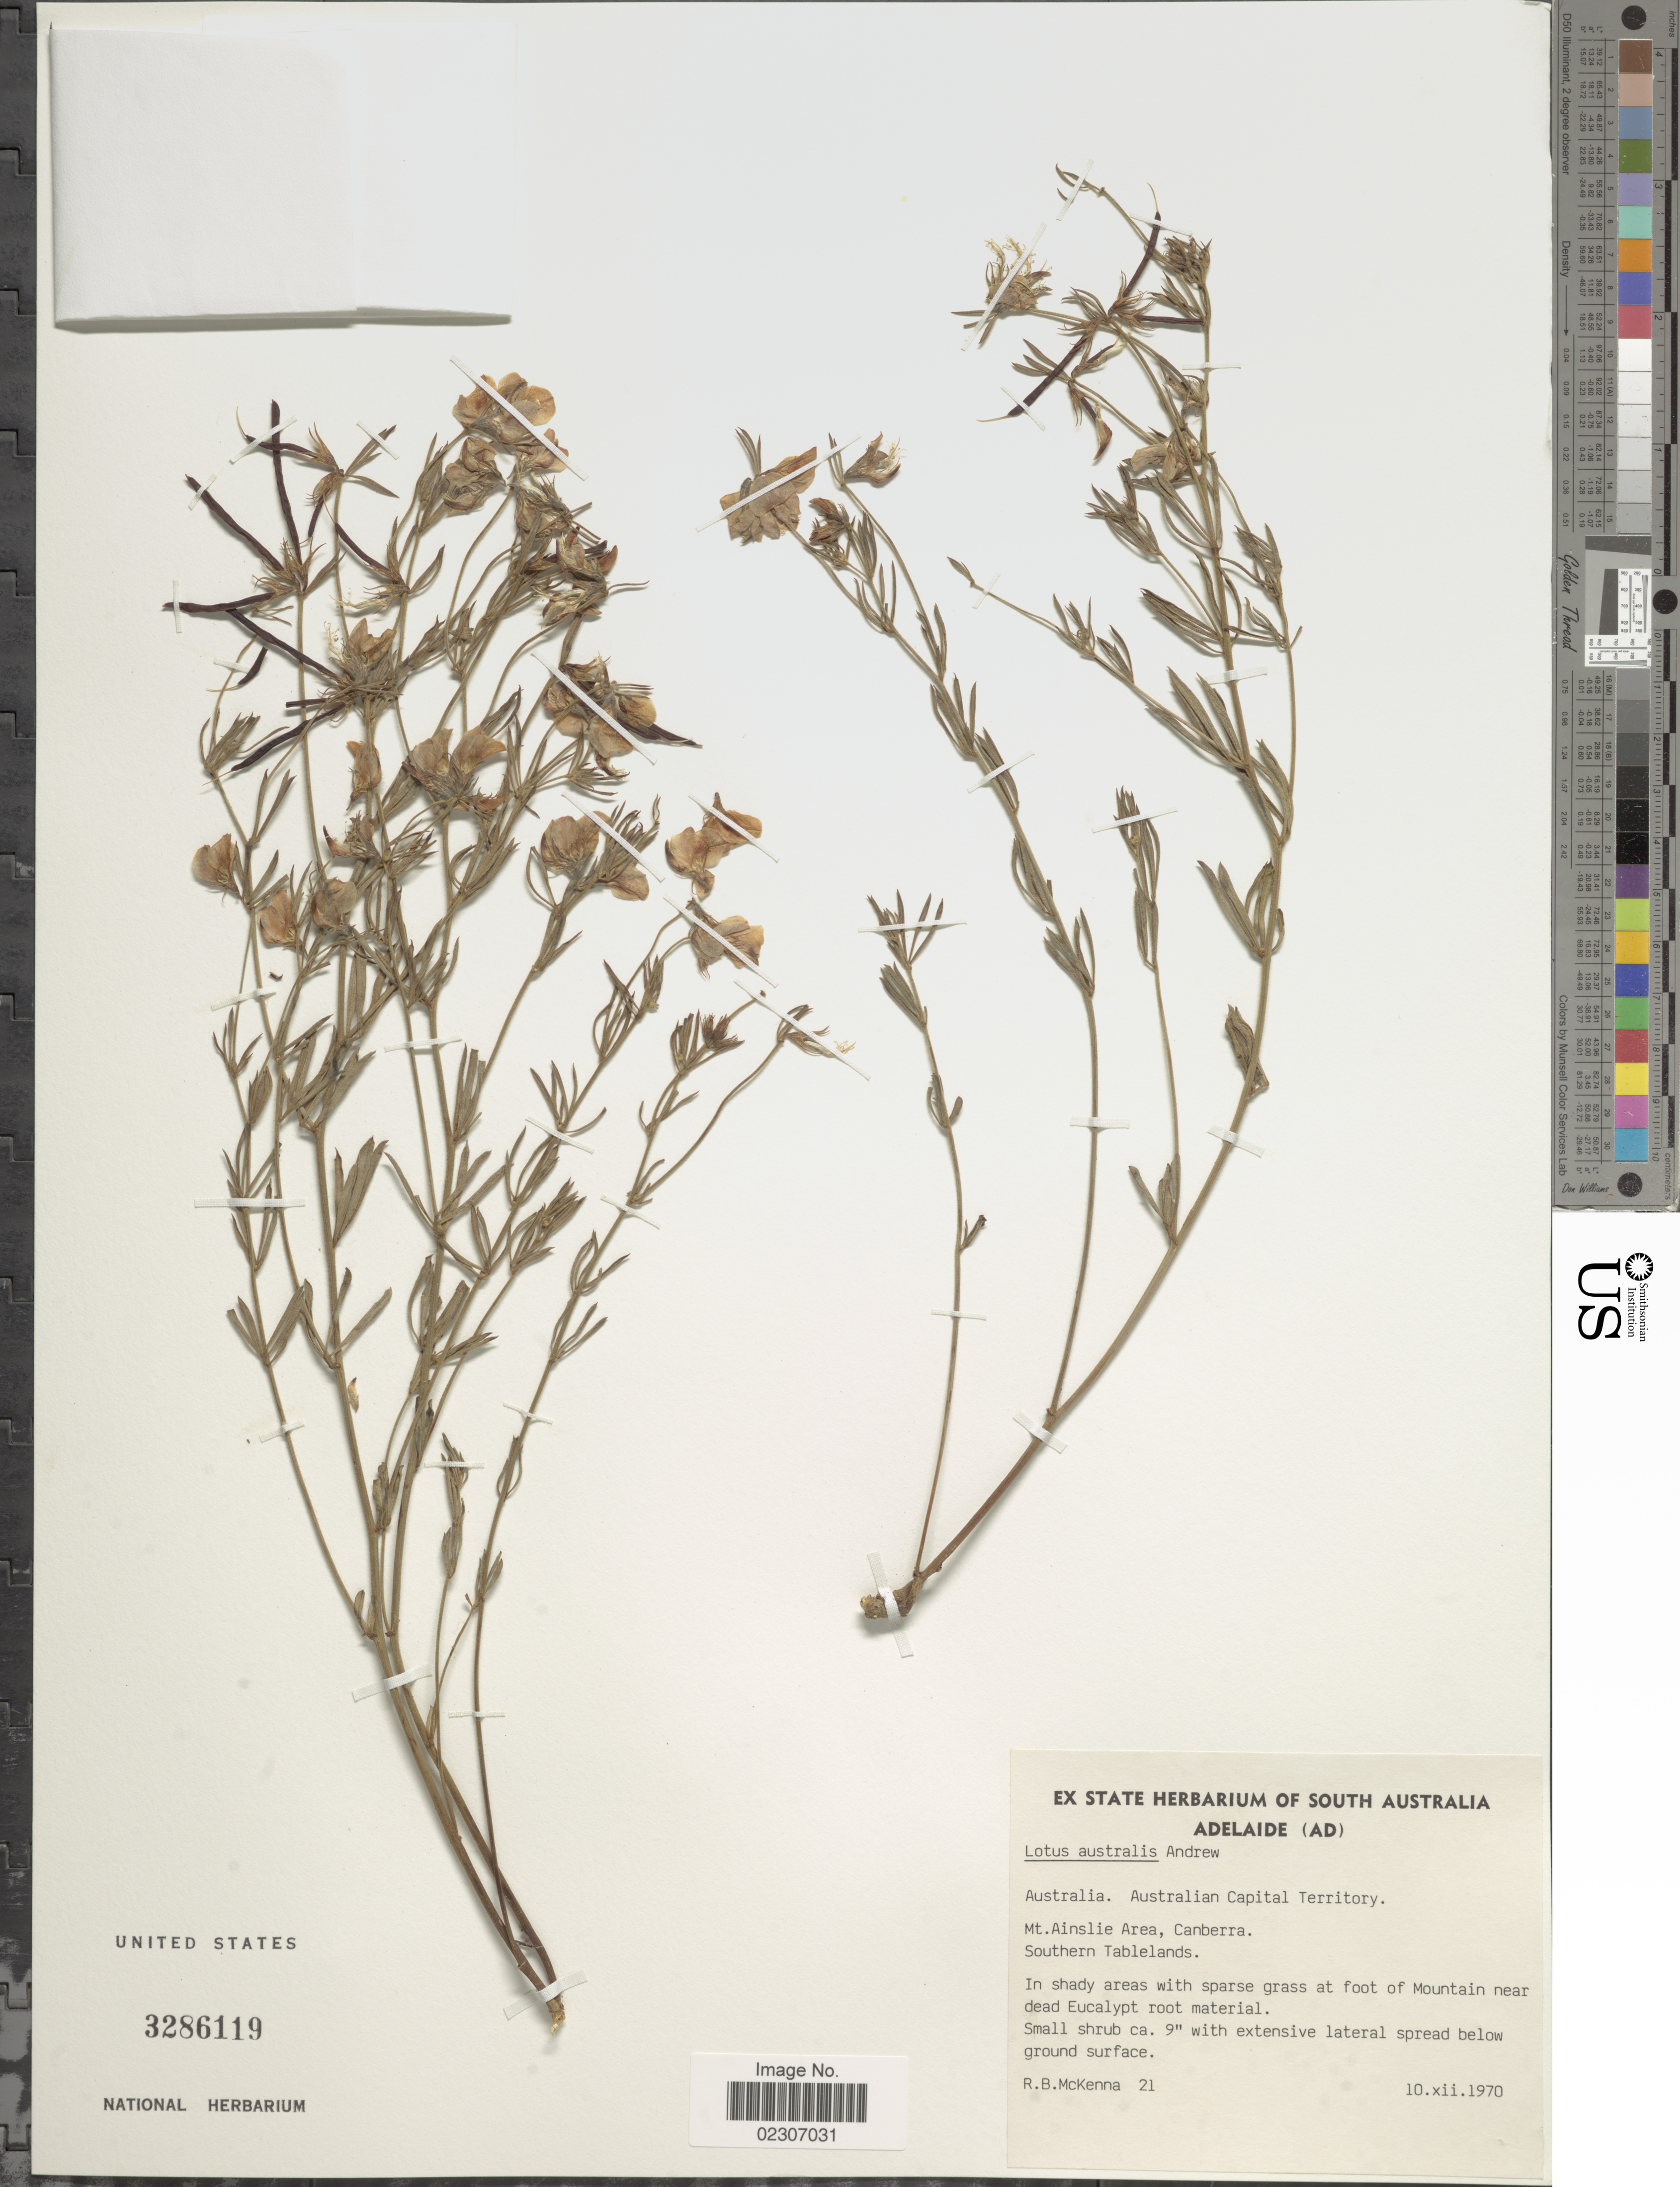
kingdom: Plantae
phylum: Tracheophyta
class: Magnoliopsida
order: Fabales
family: Fabaceae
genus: Lotus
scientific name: Lotus australis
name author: Andrews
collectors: R. McKenna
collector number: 21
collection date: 1970-12-10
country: Australia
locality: Australian Capital Territory, Mt Ainslie Area, Canberra. Southern Tablelands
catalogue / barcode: US 3286119